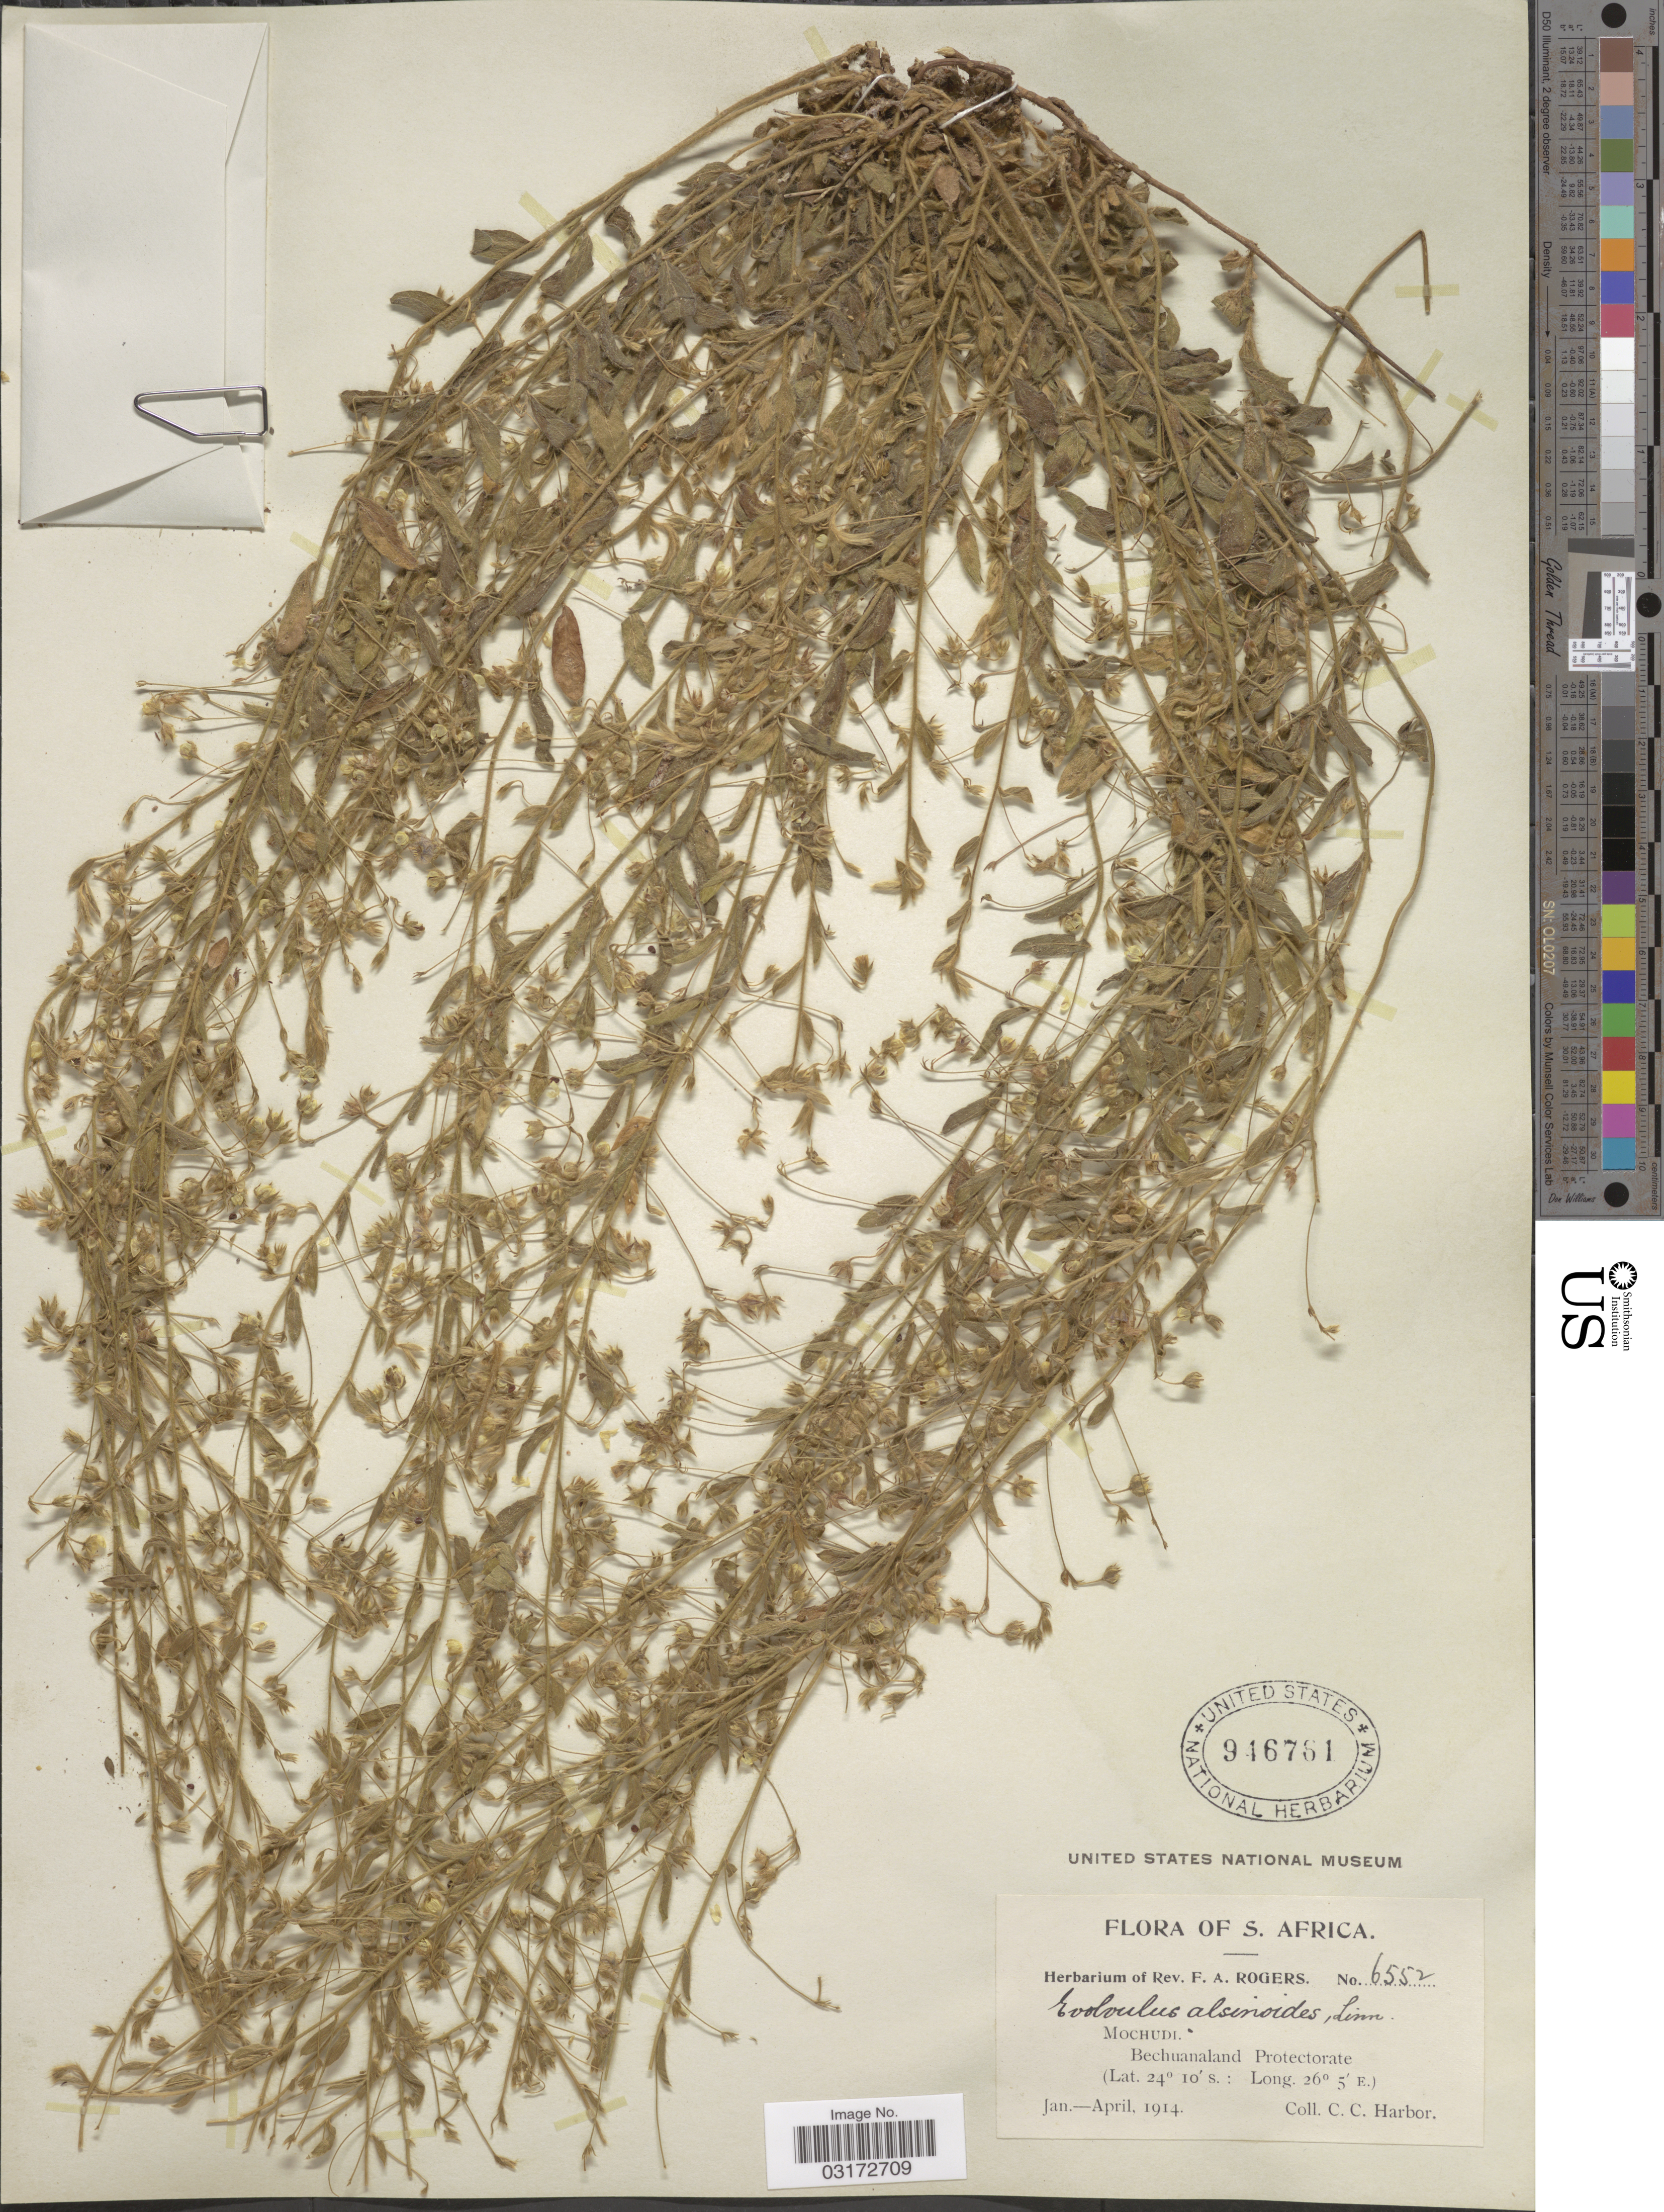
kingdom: Plantae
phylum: Tracheophyta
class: Magnoliopsida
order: Solanales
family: Convolvulaceae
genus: Evolvulus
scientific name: Evolvulus alsinoides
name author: (L.) L.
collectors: C. Harbor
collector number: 6552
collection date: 1914-01/1914-04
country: Botswana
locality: Mochudi.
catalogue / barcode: US 946761